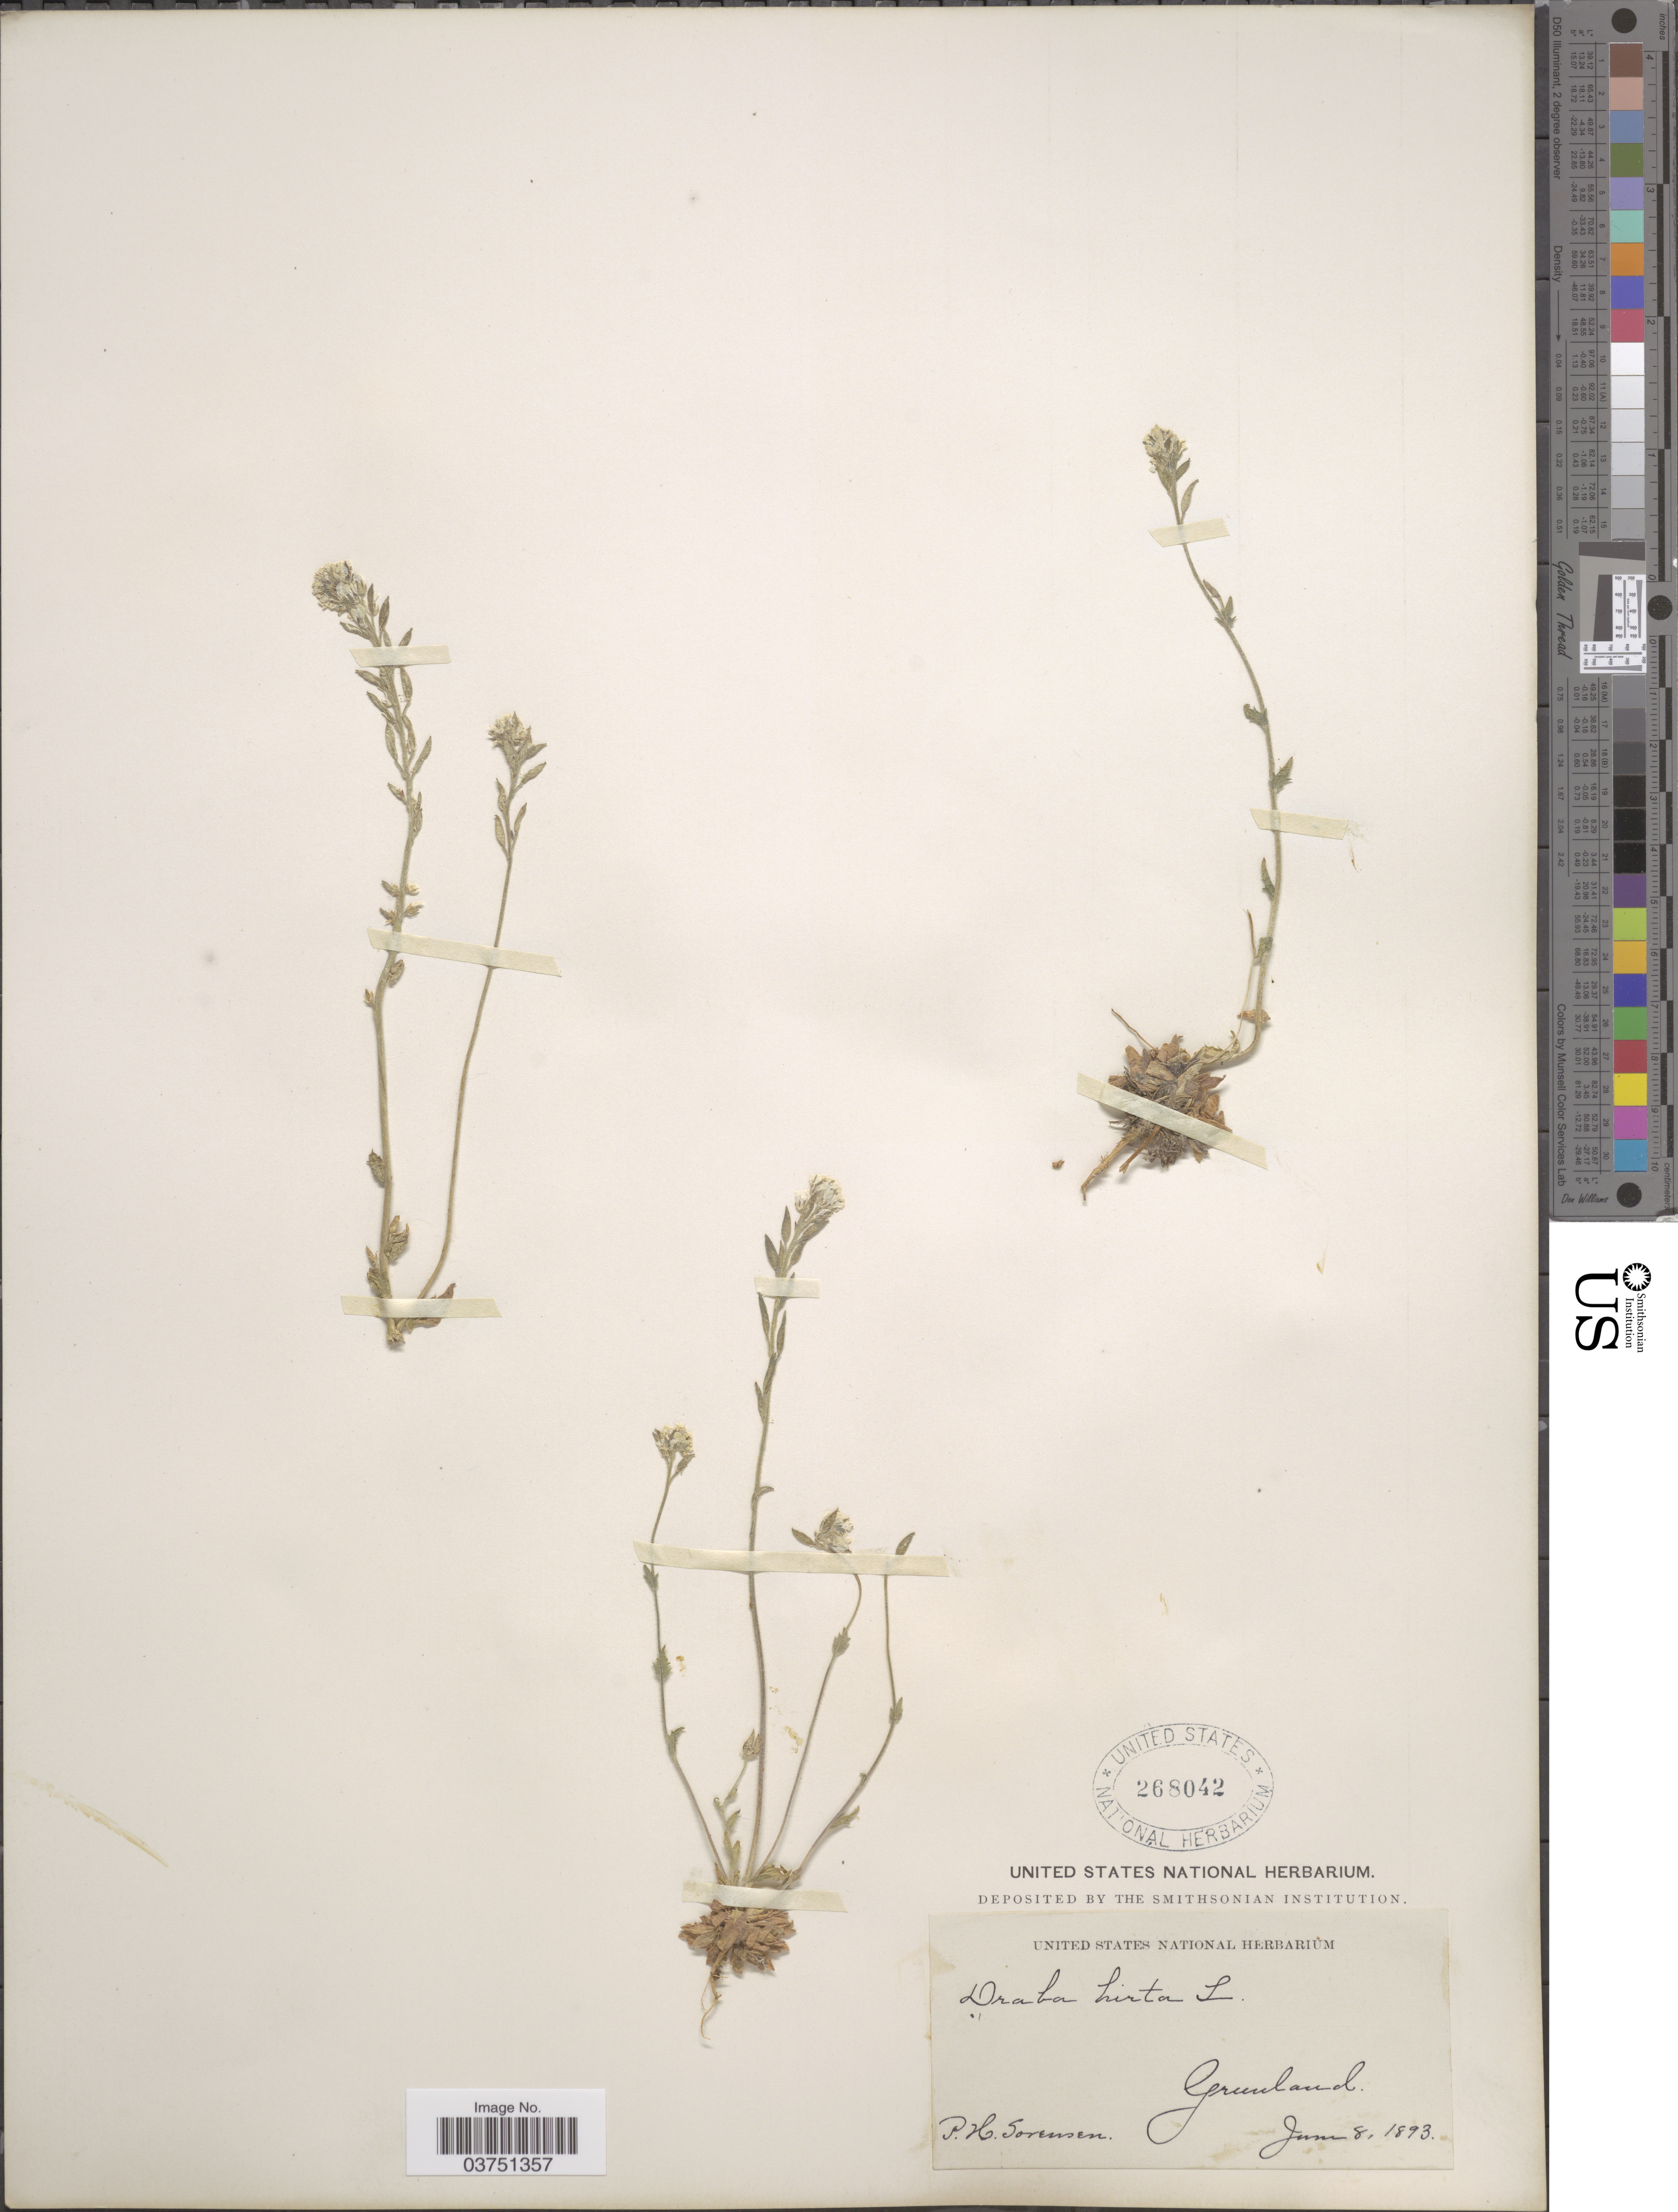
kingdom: Plantae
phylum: Tracheophyta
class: Magnoliopsida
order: Brassicales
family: Brassicaceae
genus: Draba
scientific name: Draba glabella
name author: Pursh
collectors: P. Sorensen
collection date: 1893-06-08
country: Greenland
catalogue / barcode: US 268042